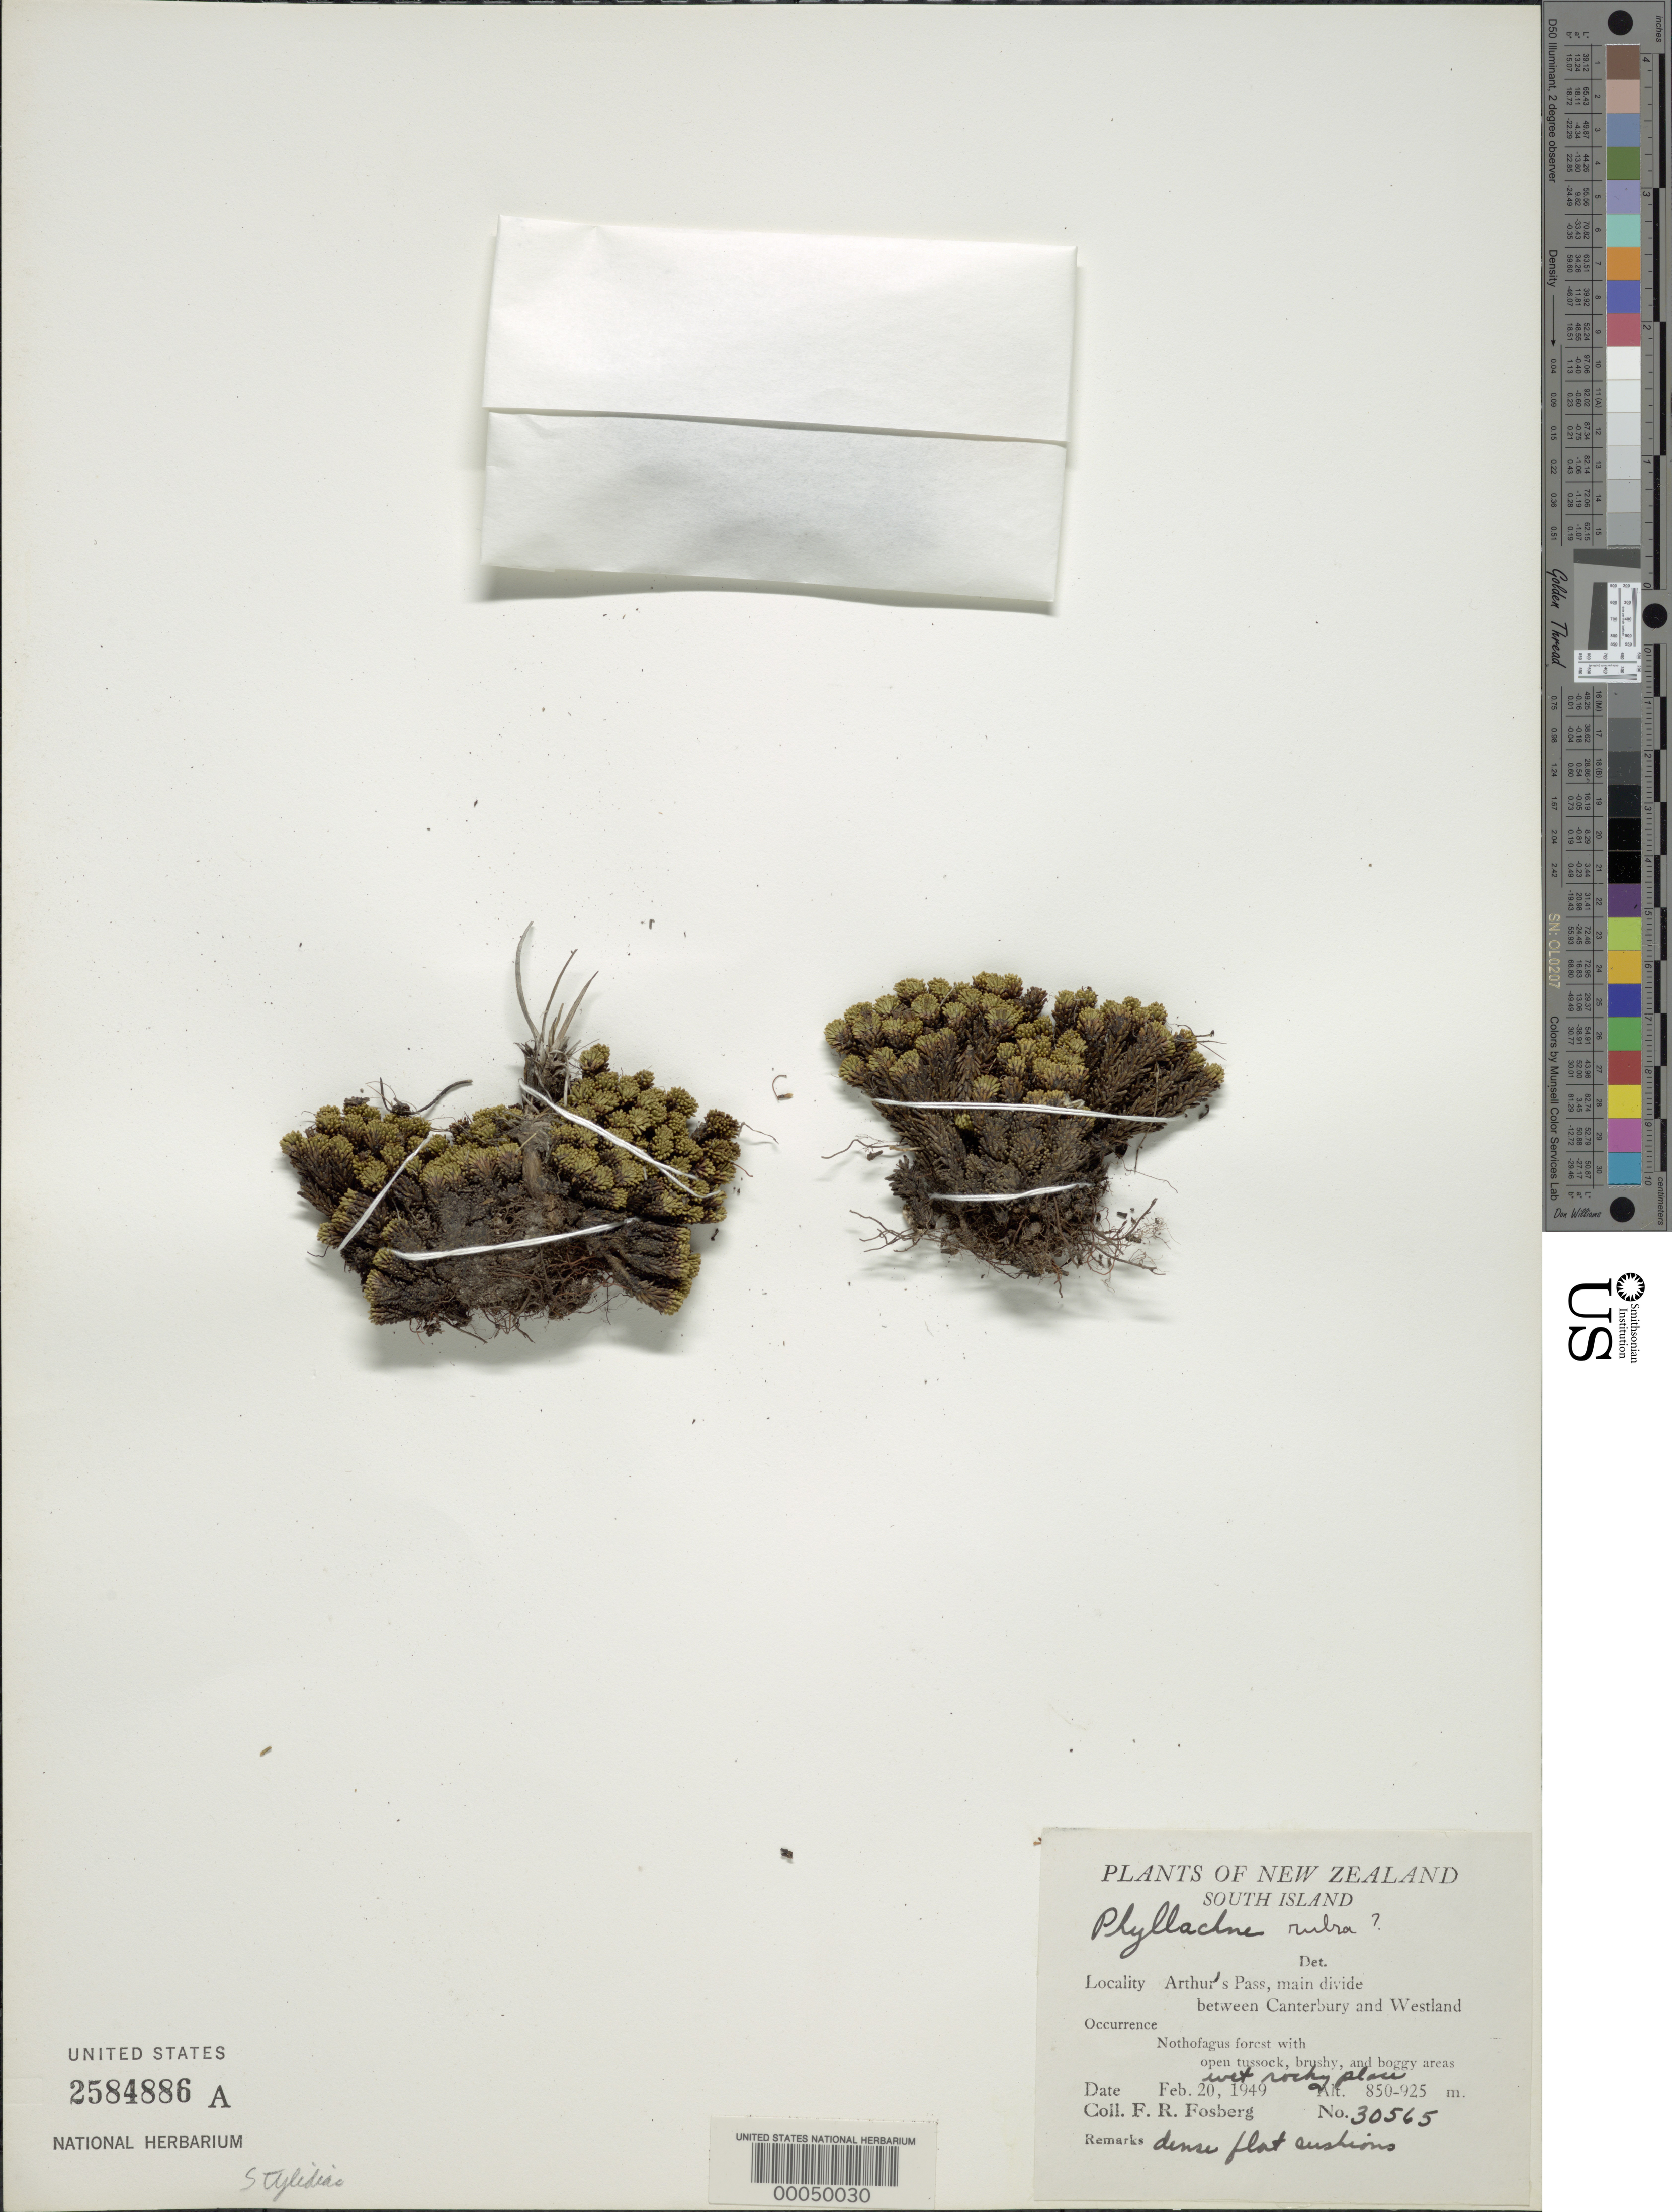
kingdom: Plantae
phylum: Tracheophyta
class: Magnoliopsida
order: Asterales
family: Stylidiaceae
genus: Phyllachne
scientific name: Phyllachne rubra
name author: Cheeseman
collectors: F. R. Fosberg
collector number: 30565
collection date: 1949-02-20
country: New Zealand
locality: South Island. Arthur's Pass, main divide between Canterbury and Westland.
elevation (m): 850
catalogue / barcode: US 2584886A